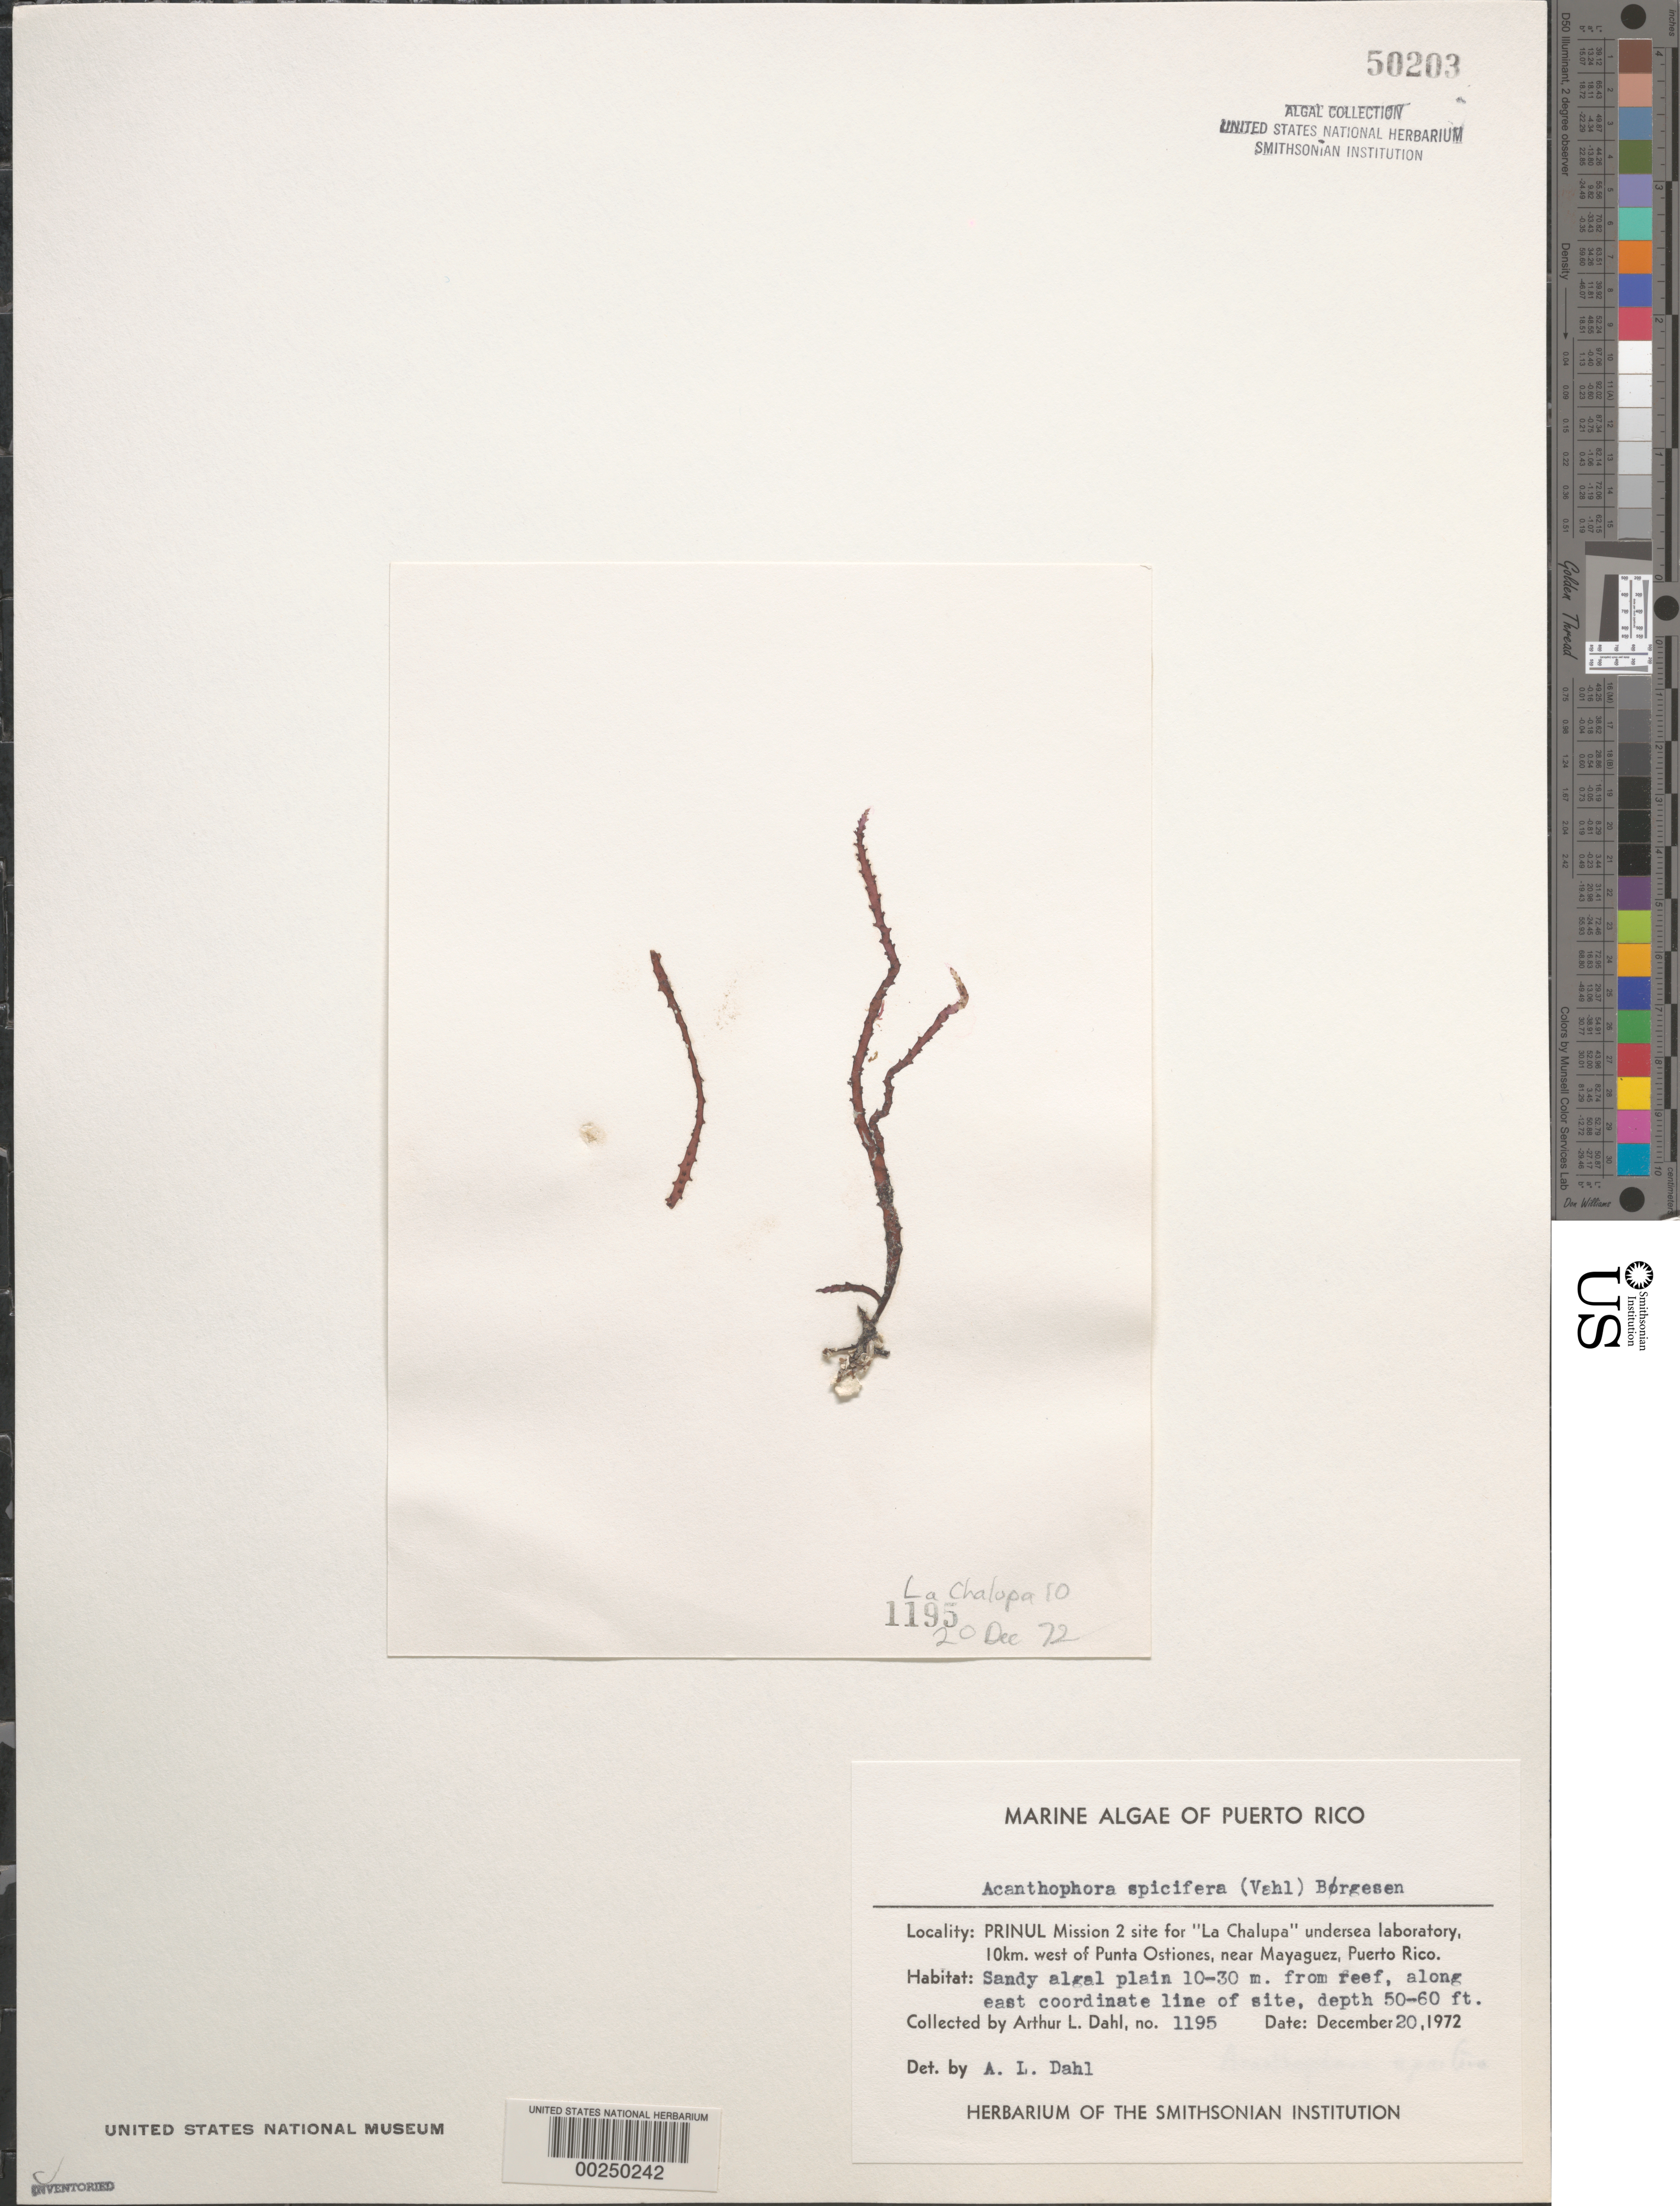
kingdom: Plantae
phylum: Rhodophyta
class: Florideophyceae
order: Ceramiales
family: Rhodomelaceae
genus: Acanthophora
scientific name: Acanthophora spicifera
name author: (Vahl) Børgesen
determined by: Dahl, A. E.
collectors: A. Dahl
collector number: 1195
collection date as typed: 20 Dec 1972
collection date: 1972-12-20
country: Puerto Rico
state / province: Mayaguez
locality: La chalupa undersea laboratory, 10 km west of punta ostiones, near mayaguez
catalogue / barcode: US 50203